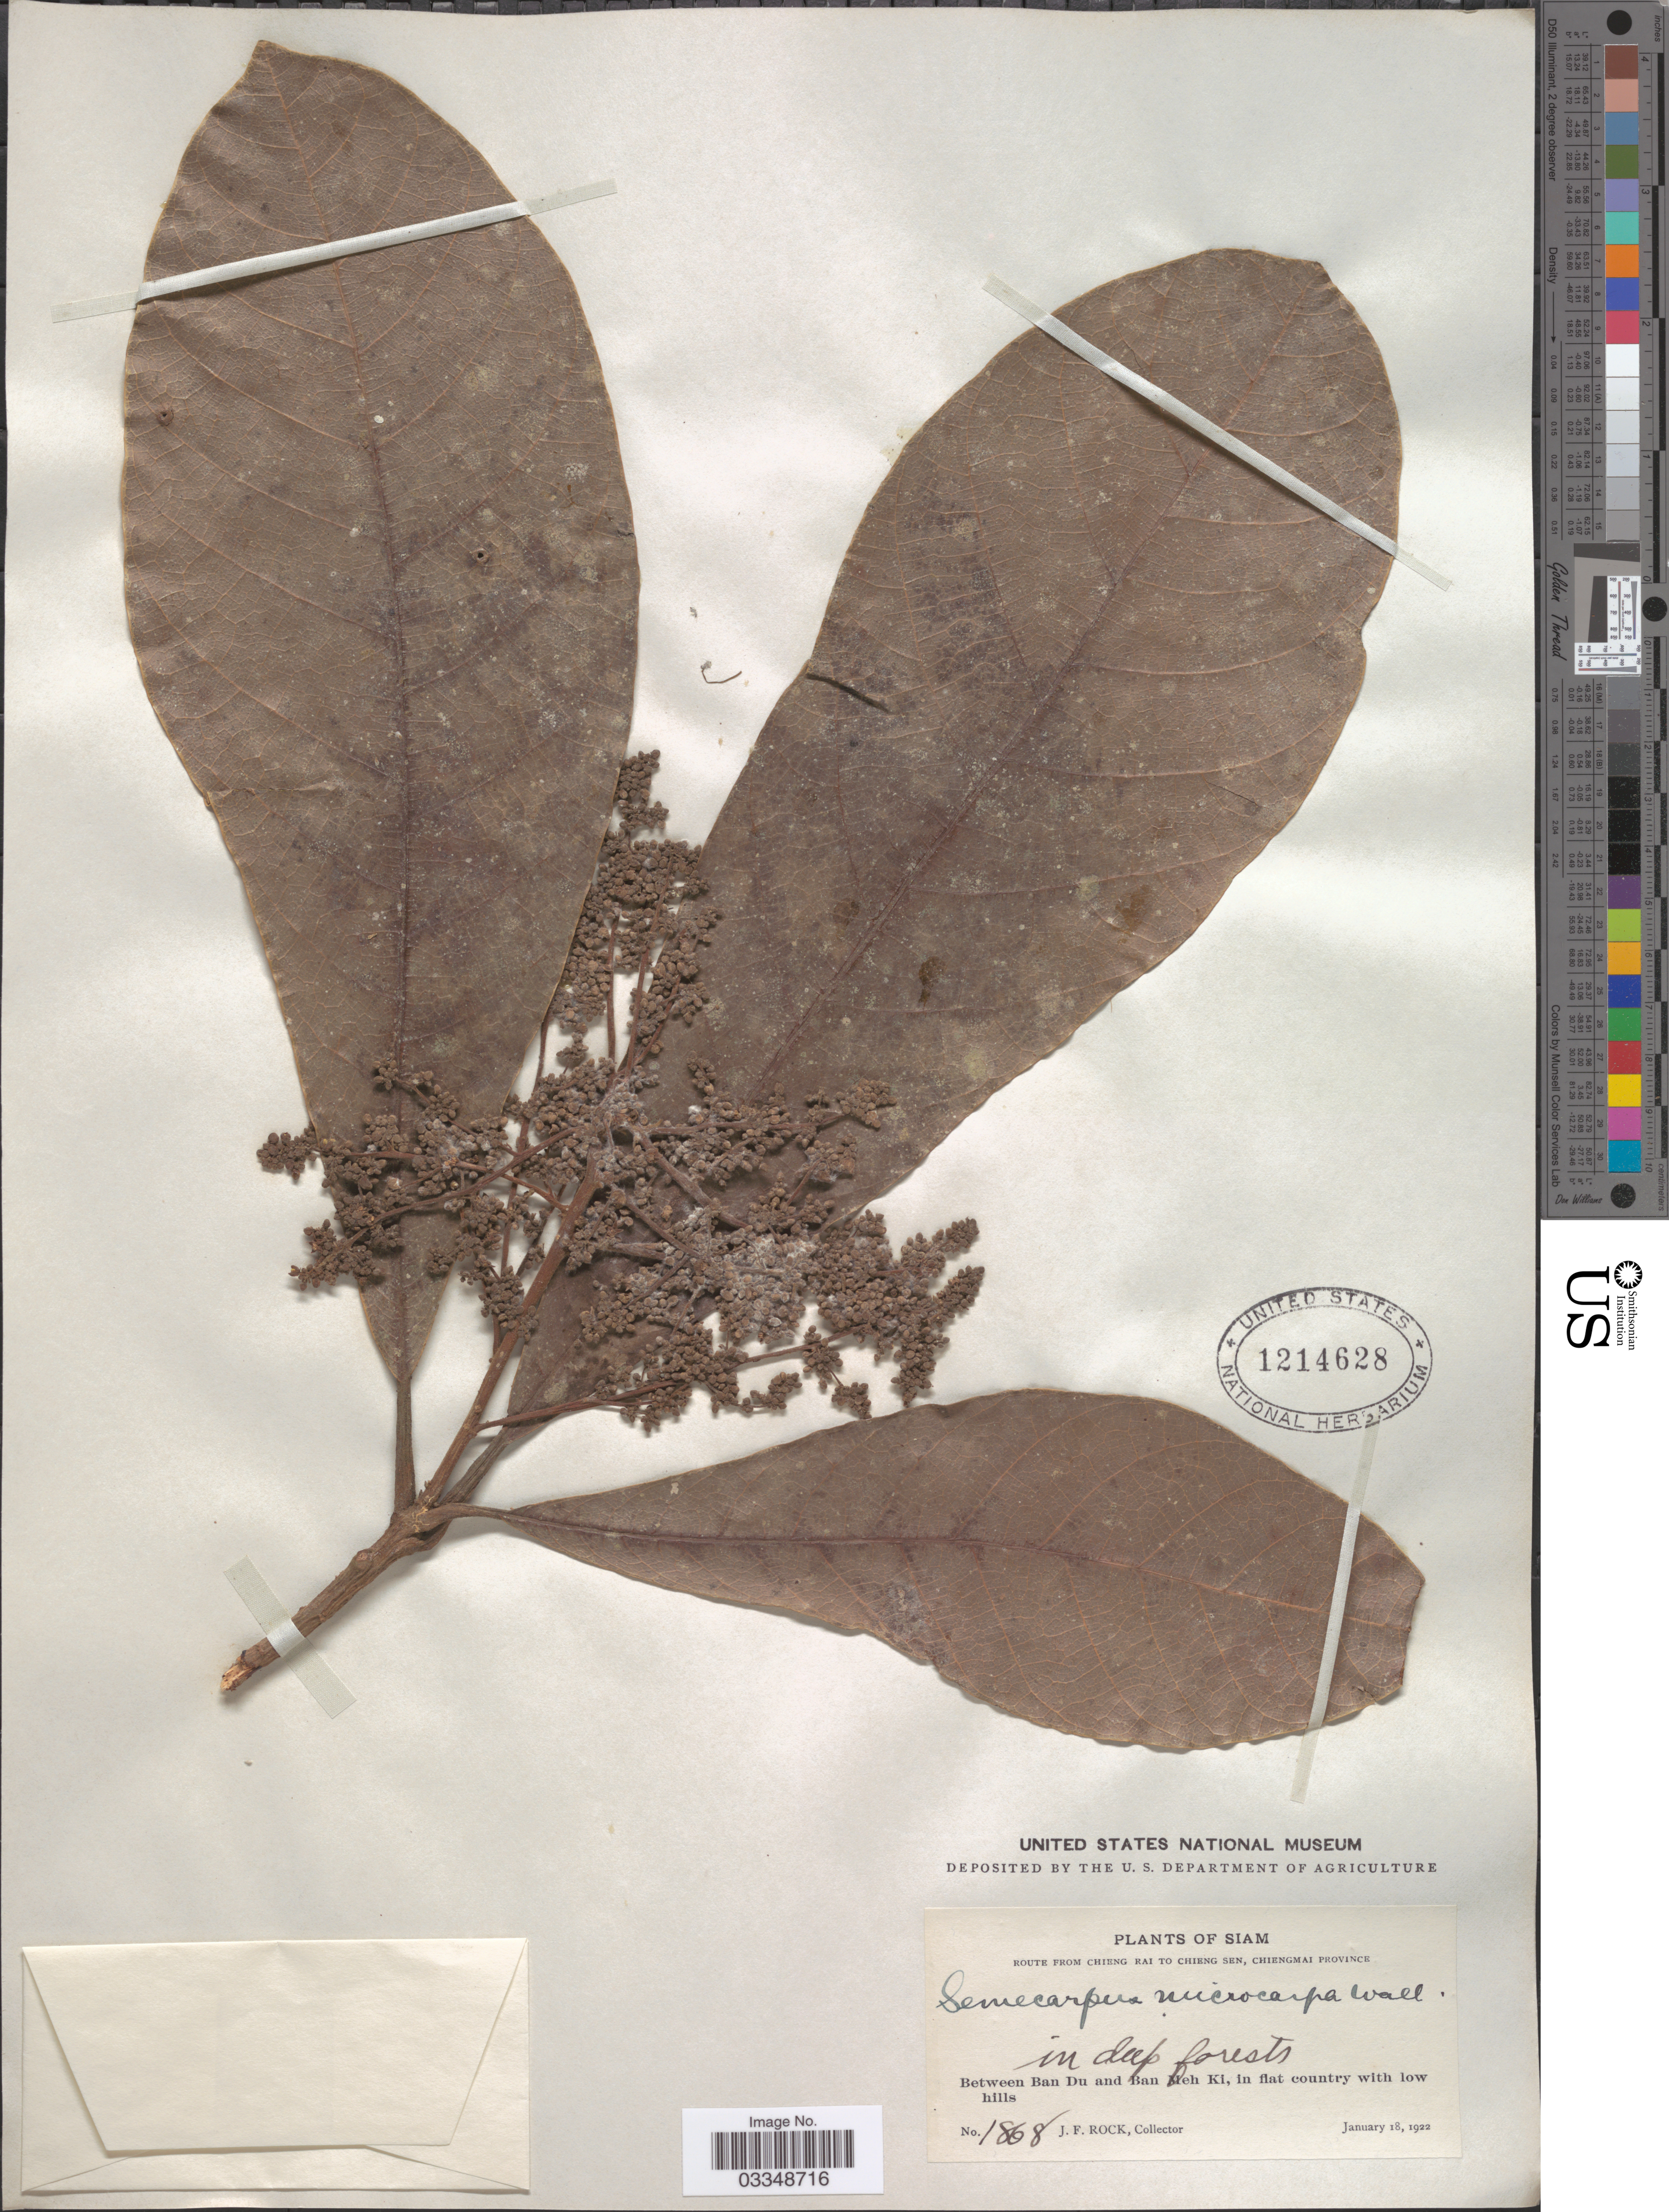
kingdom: Plantae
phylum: Tracheophyta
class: Magnoliopsida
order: Sapindales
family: Anacardiaceae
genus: Semecarpus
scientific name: Semecarpus microcarpus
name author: Wall.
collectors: J. Rock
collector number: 1868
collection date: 1922-01-18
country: Thailand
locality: Siam. Route from Chieng Rai to Chieng Sen. Between Ban Du an Ban Meh Ki, in flat country with low hills.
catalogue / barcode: US 1214628